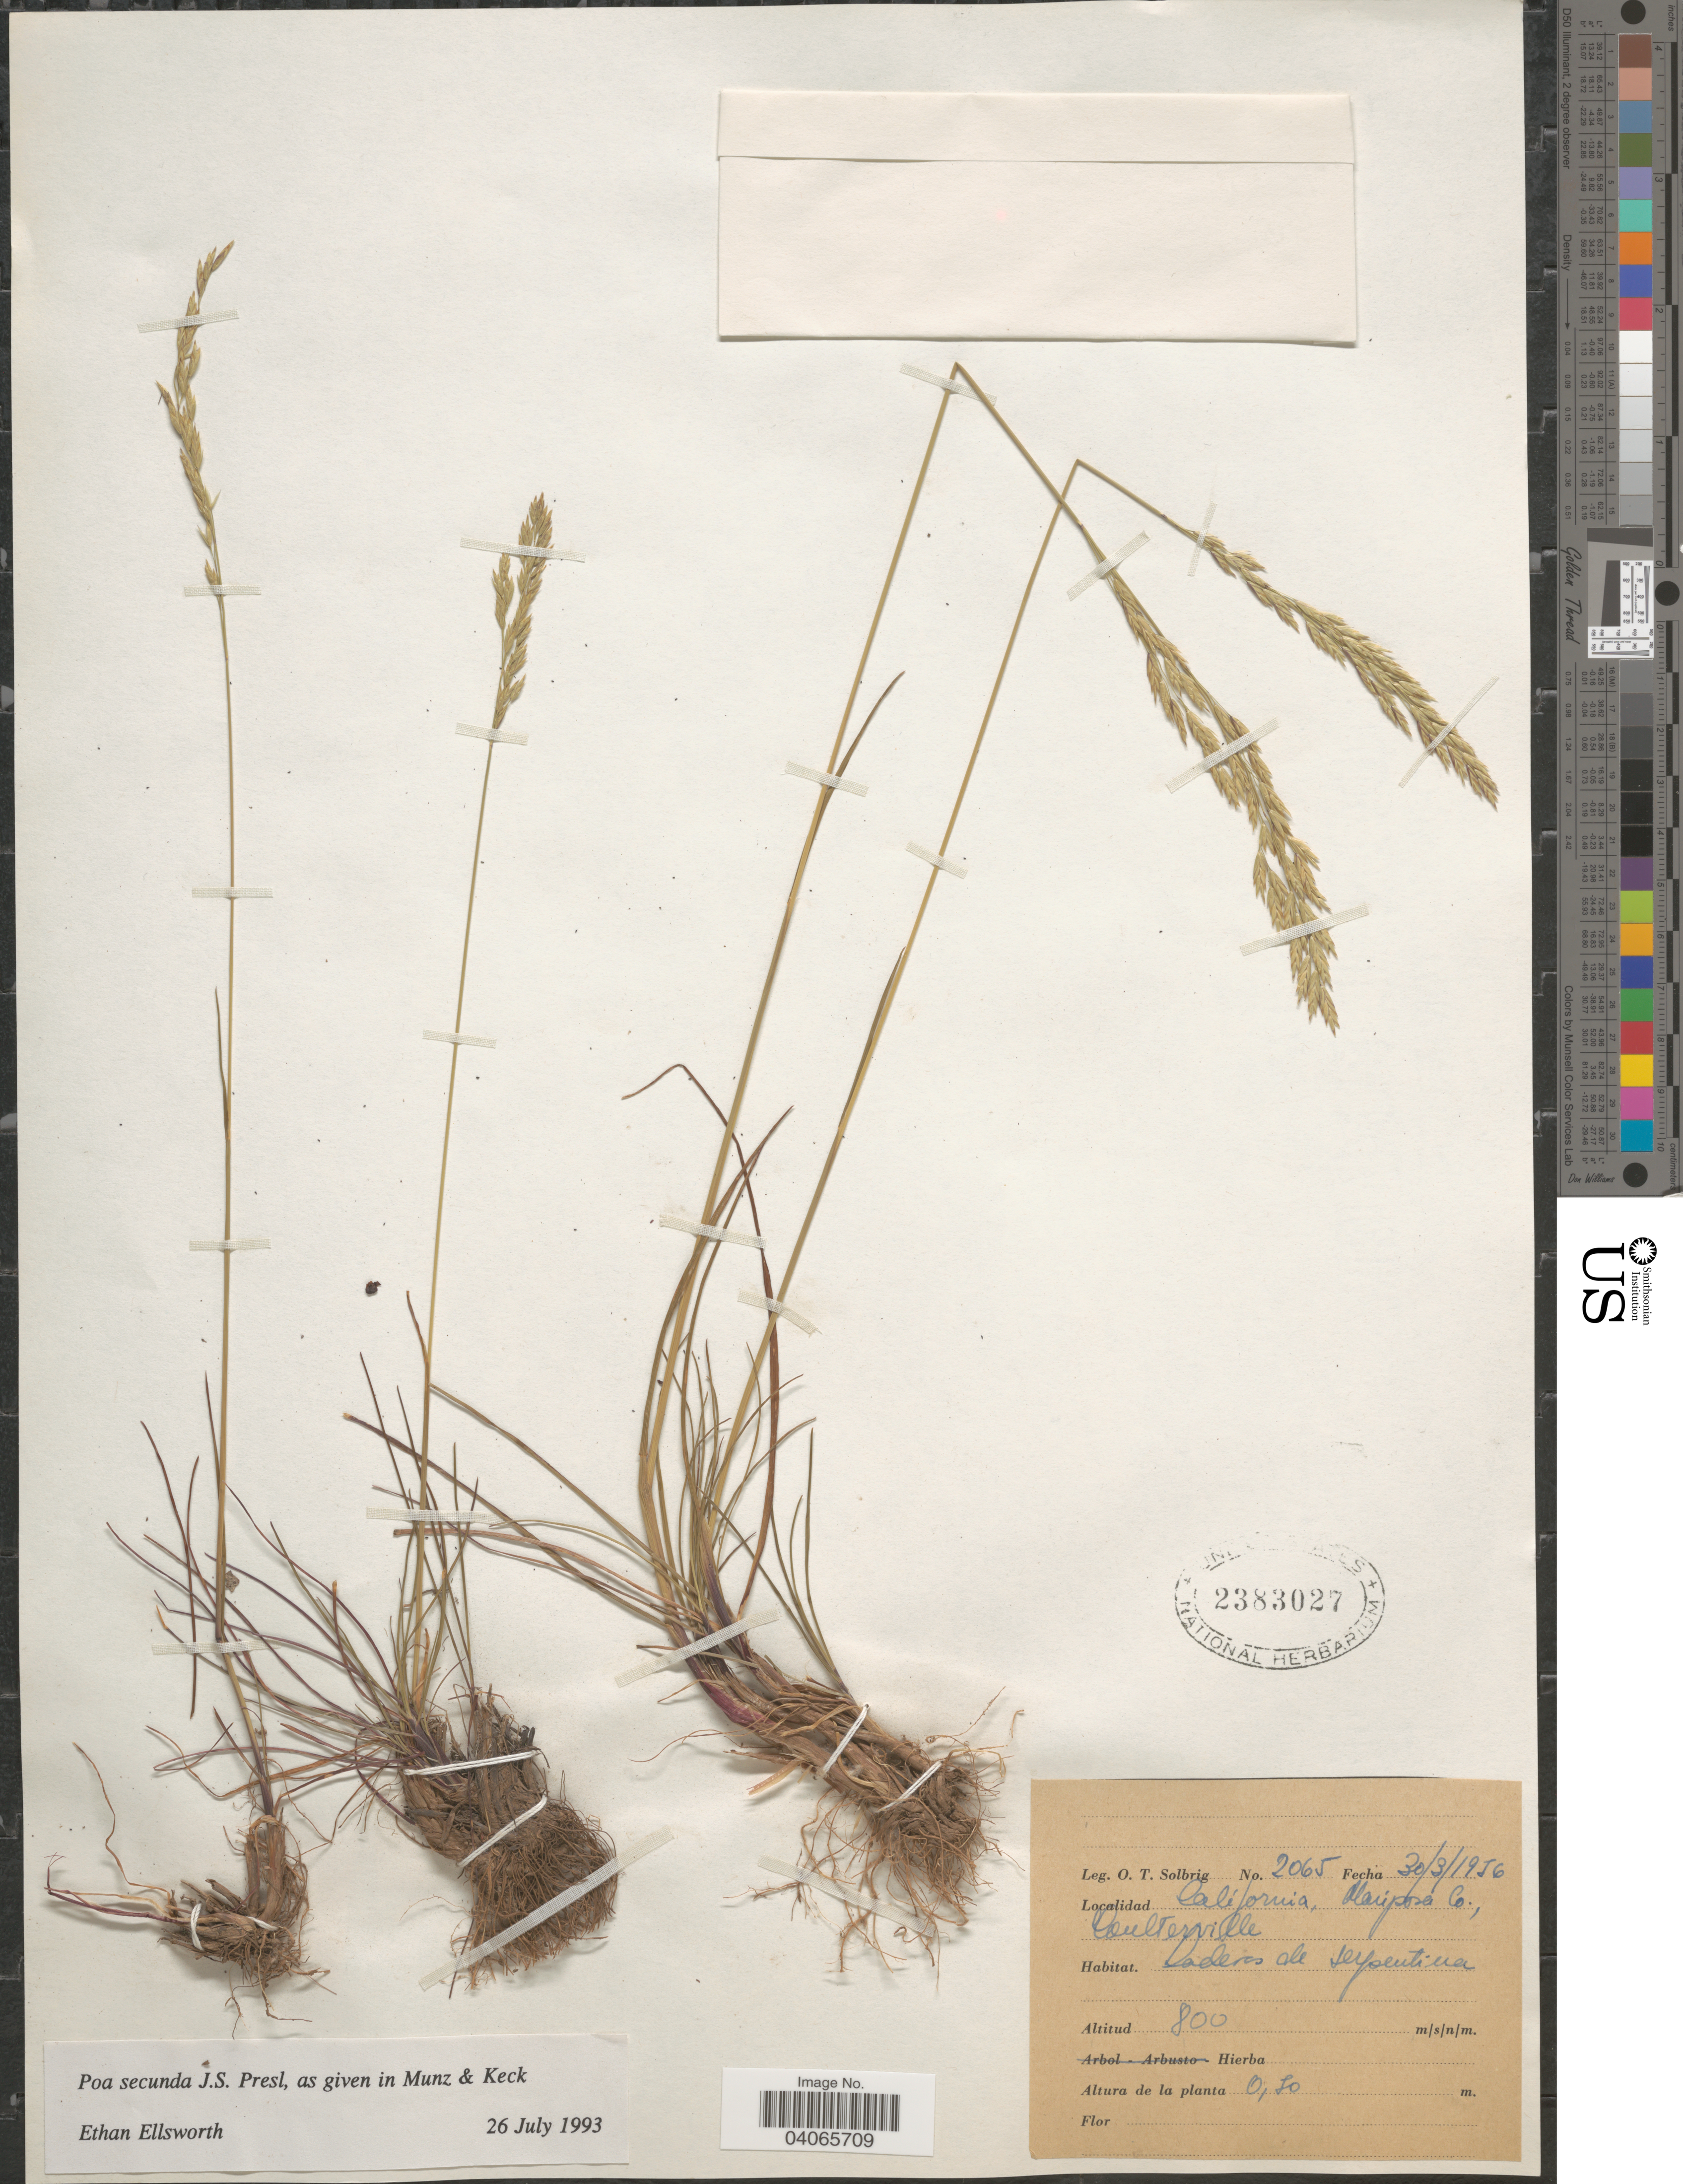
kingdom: Plantae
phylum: Tracheophyta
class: Liliopsida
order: Poales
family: Poaceae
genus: Poa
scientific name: Poa secunda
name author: J. Presl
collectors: O. T. Solbrig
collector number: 2065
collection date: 1956-03-30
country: United States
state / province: California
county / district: Mariposa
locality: Mariposa Co. Coulterville.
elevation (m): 800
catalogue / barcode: US 2383027